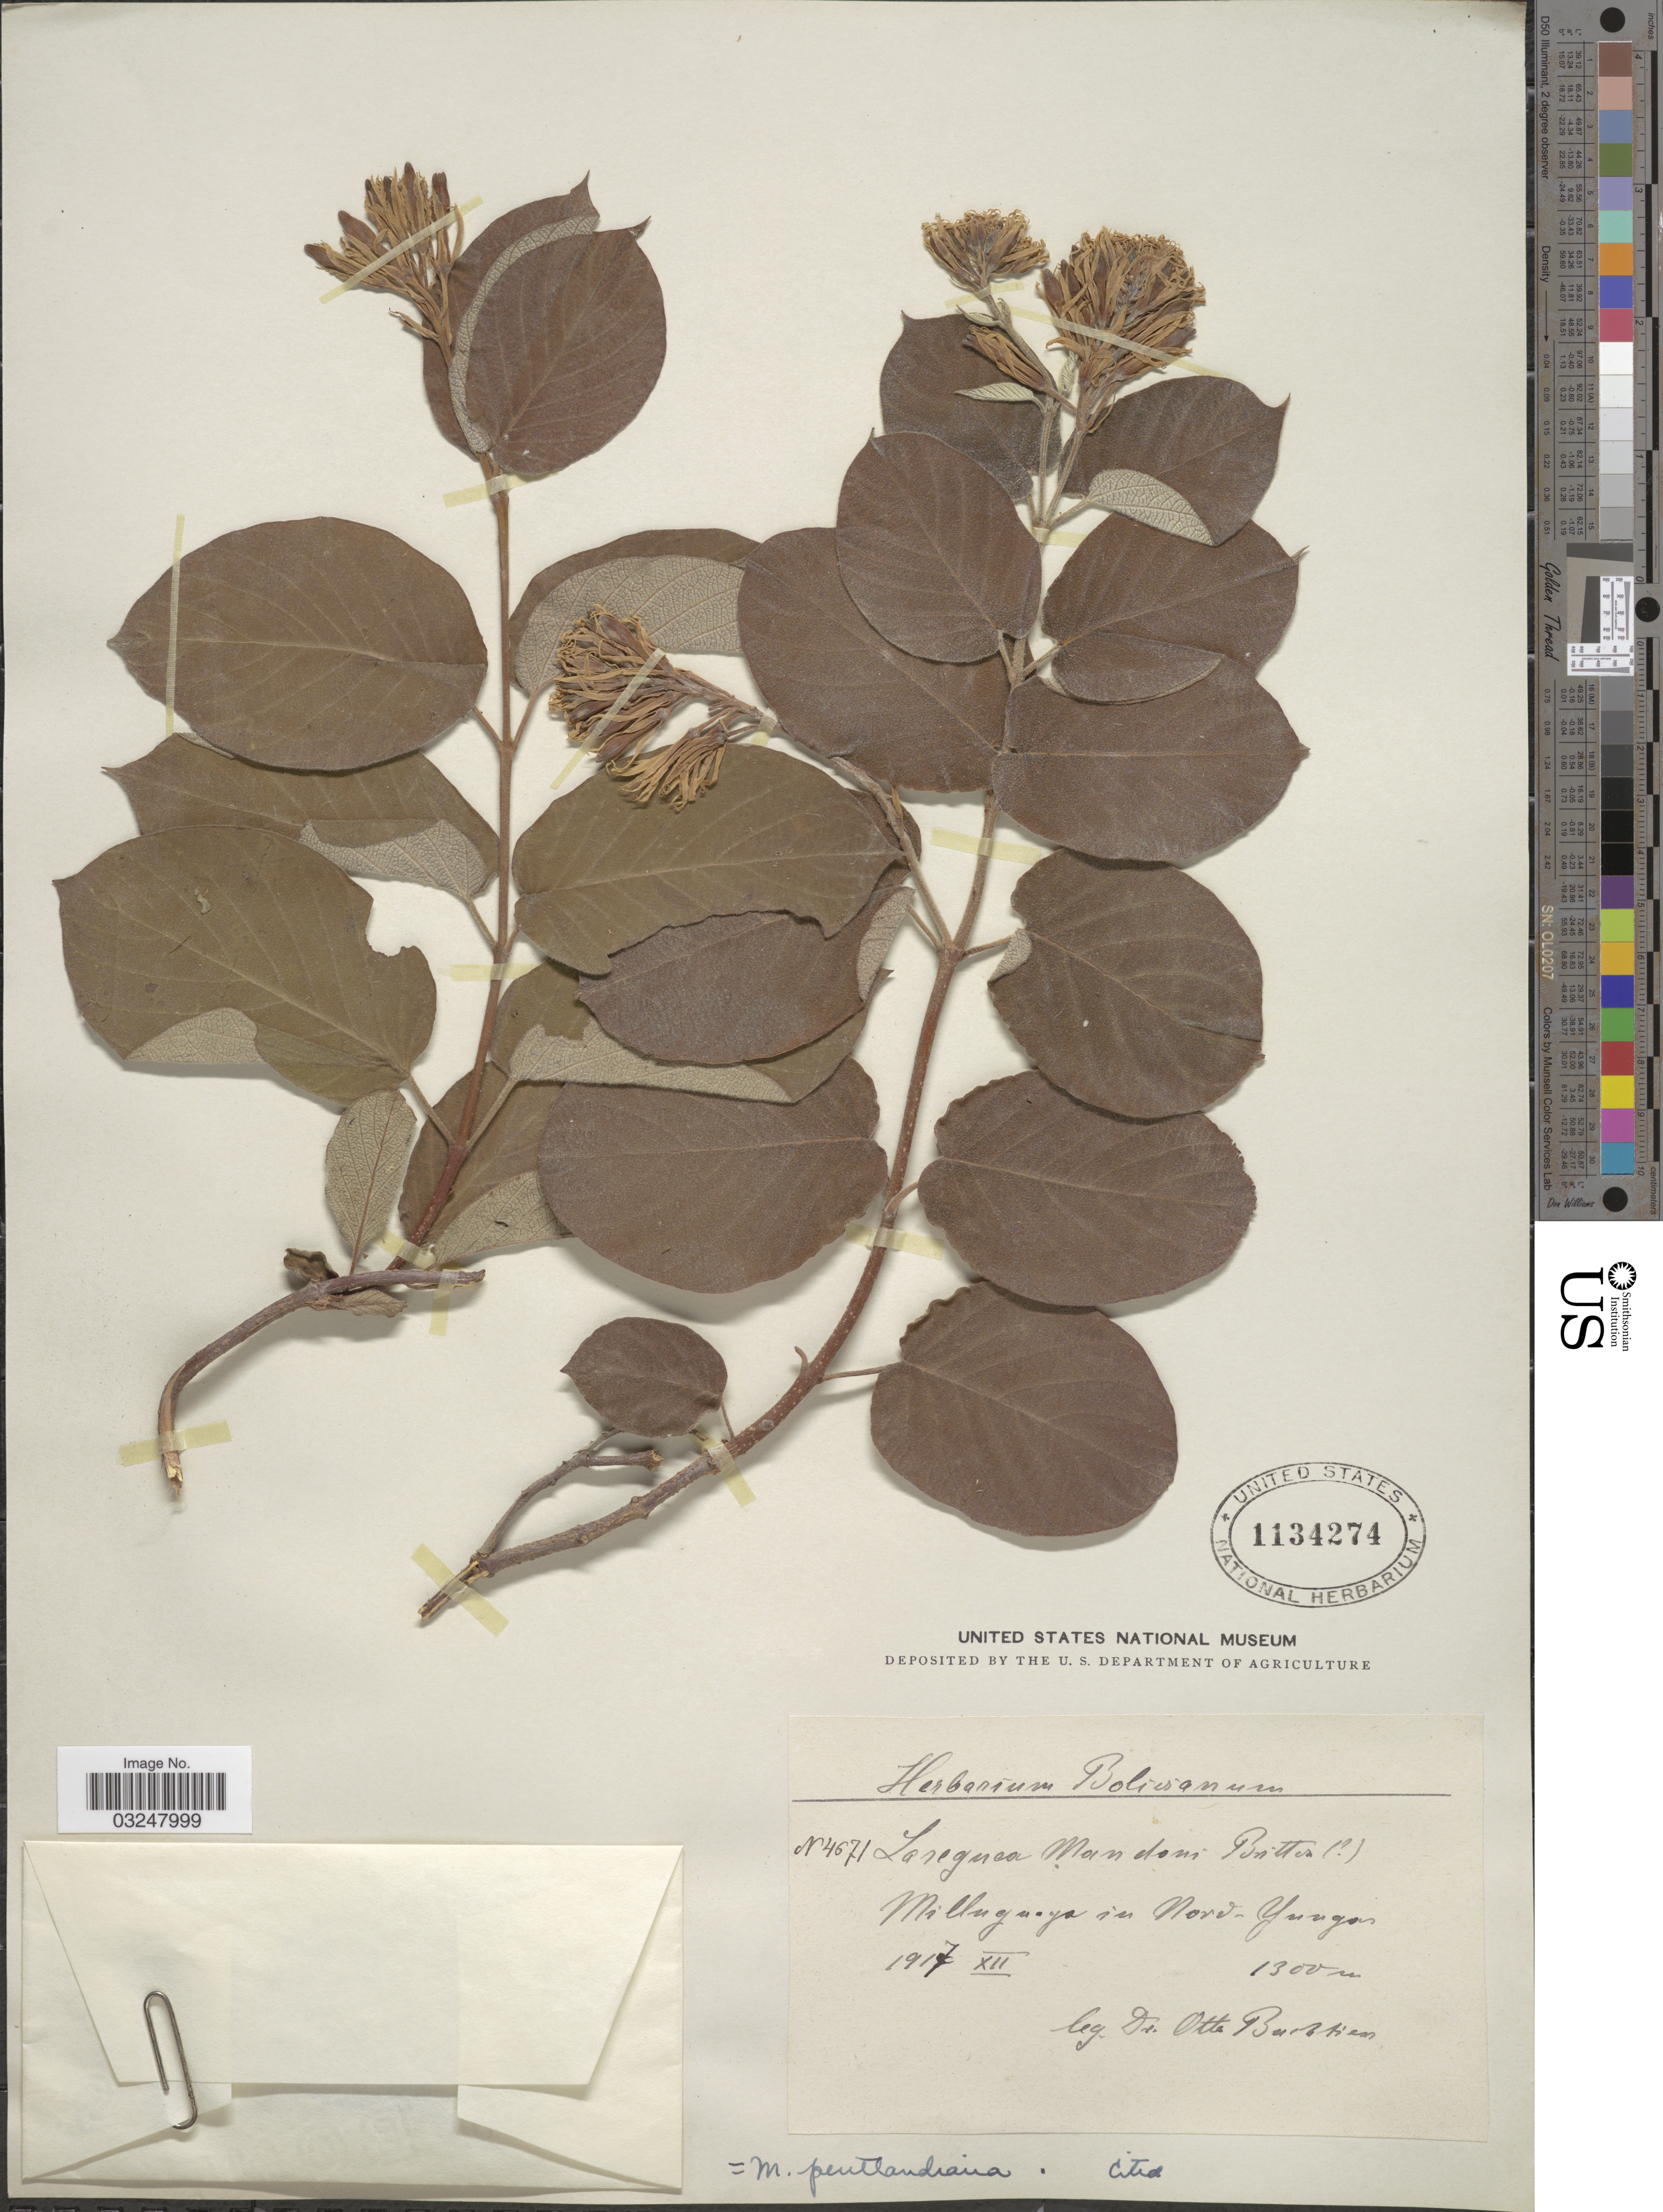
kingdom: Plantae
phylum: Tracheophyta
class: Magnoliopsida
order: Gentianales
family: Apocynaceae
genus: Mandevilla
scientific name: Mandevilla pentlandiana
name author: (DC.) Woodson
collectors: O. Buchtien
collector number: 4671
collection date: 1917-12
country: Bolivia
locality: Milluguaya in Nord-Yungas.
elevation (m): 1300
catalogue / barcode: US 1134274